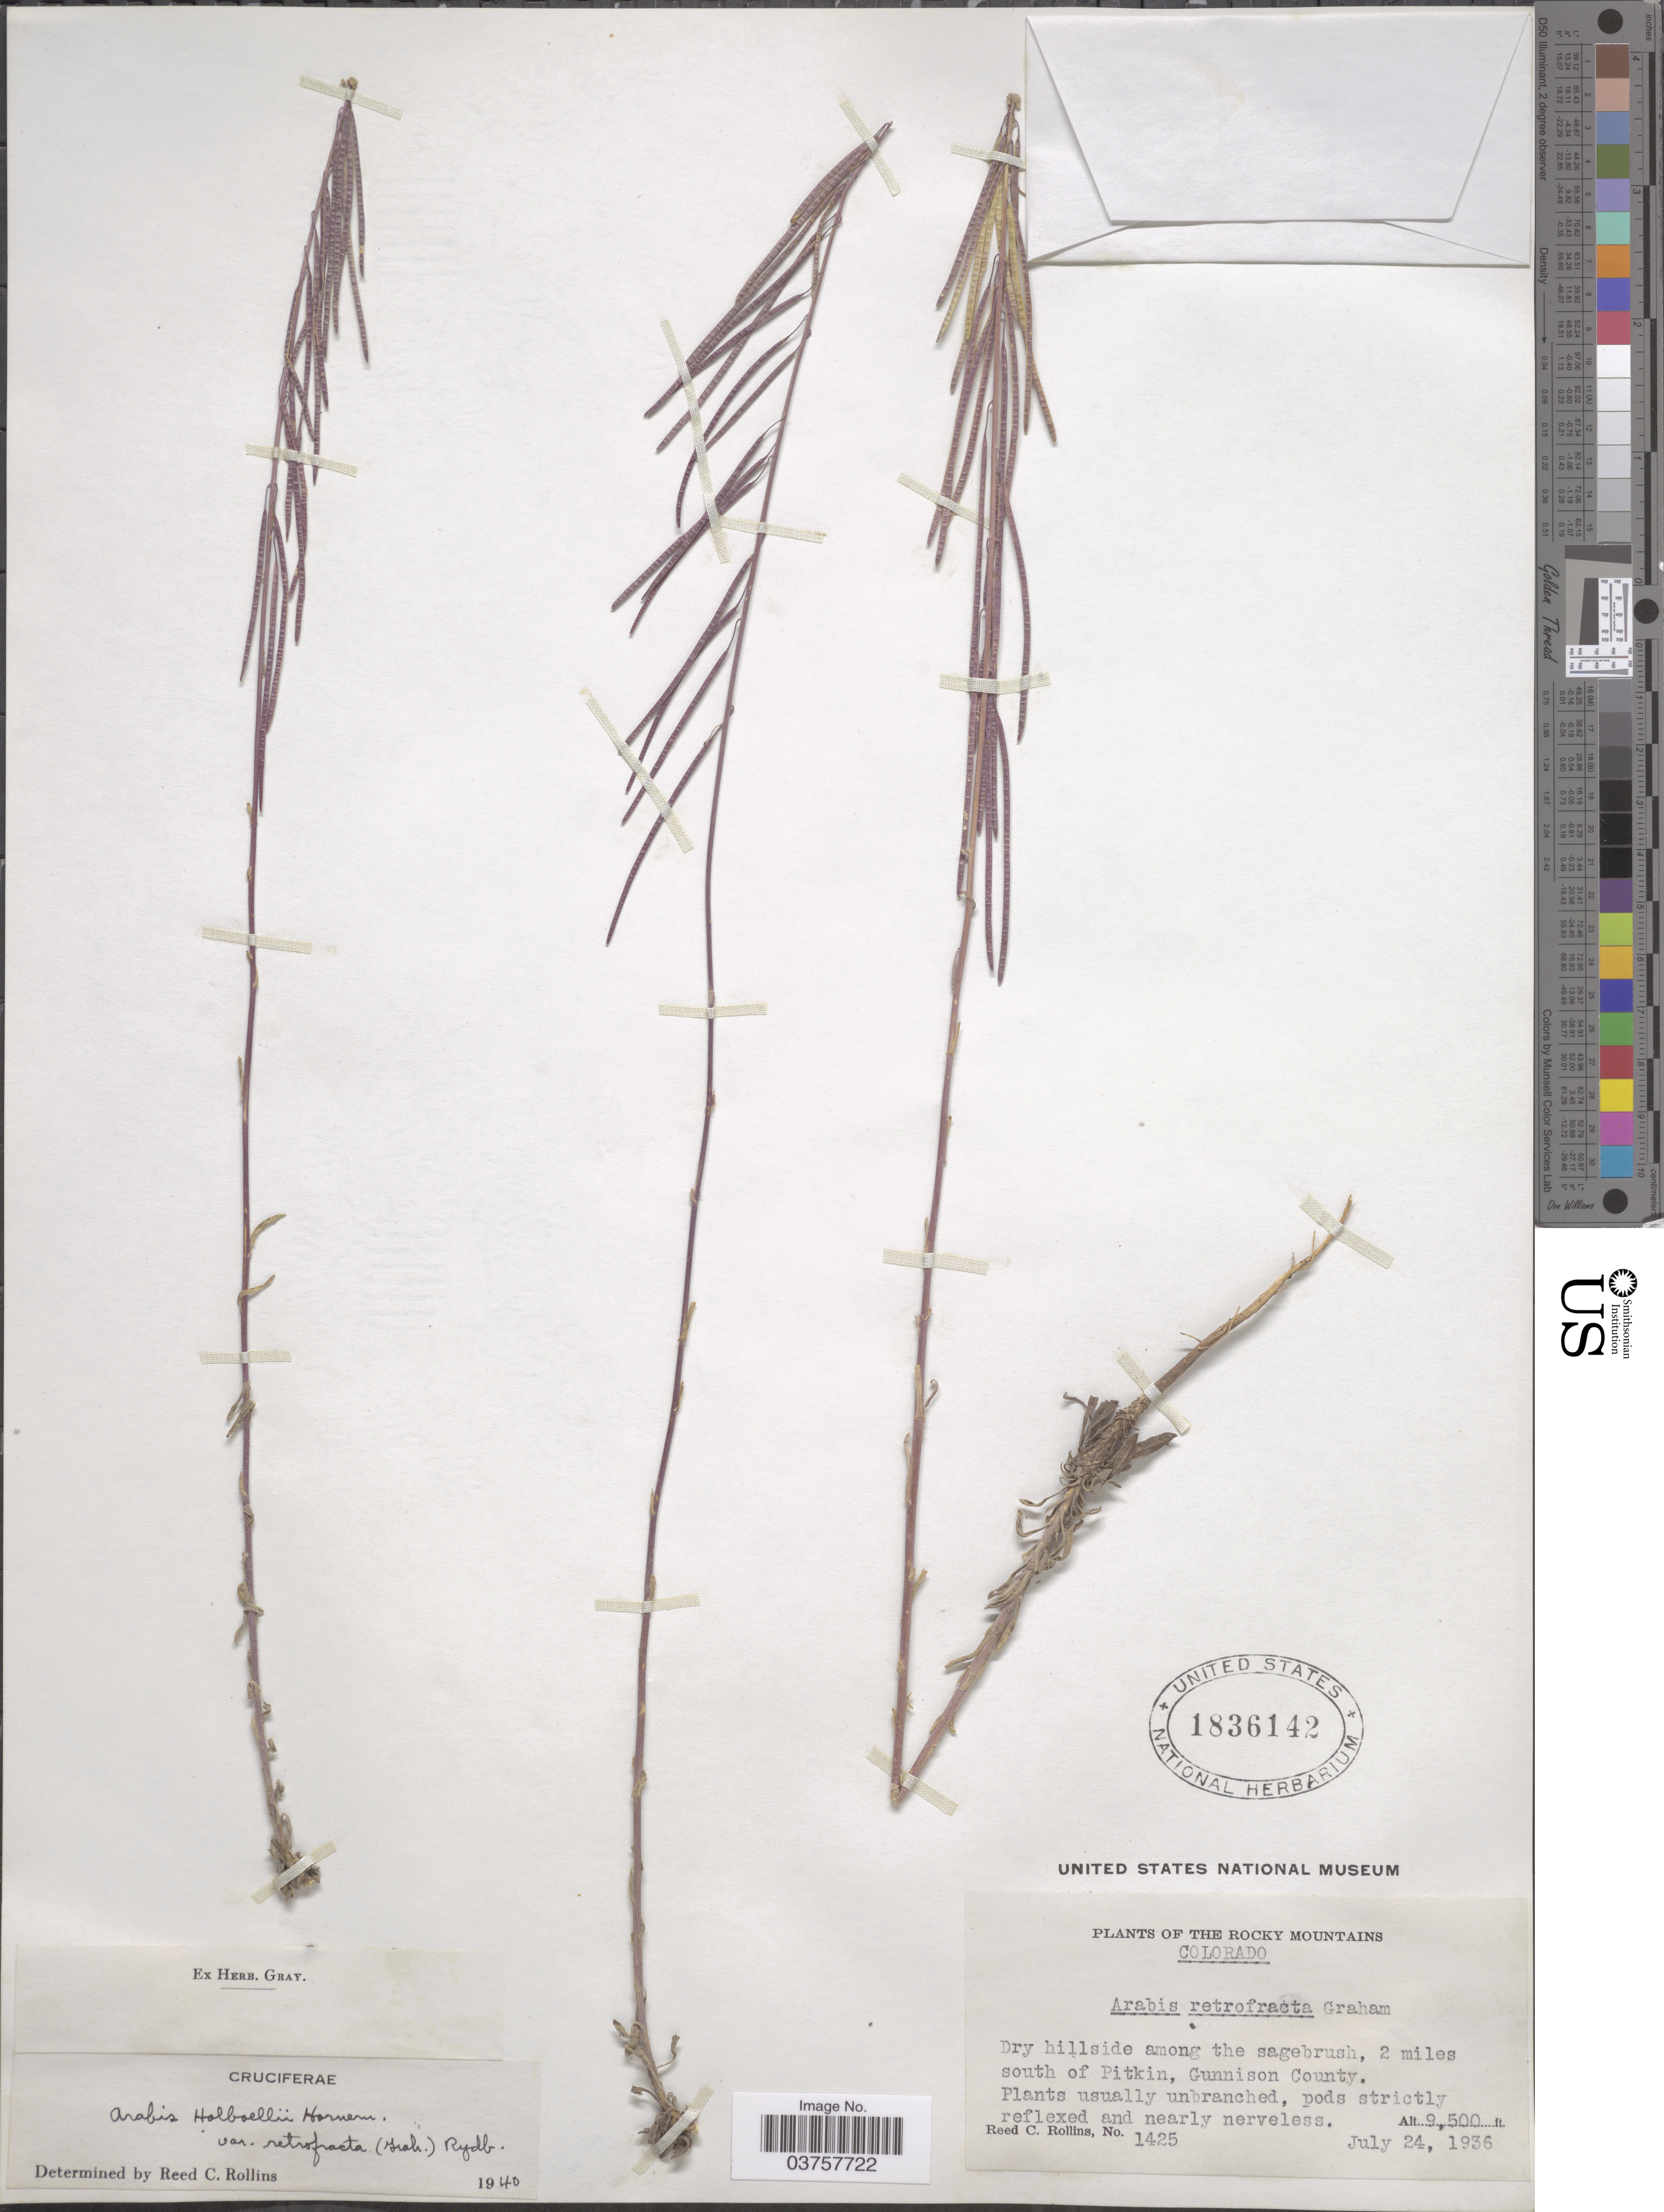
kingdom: Plantae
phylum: Tracheophyta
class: Magnoliopsida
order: Brassicales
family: Brassicaceae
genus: Arabis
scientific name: Arabis holboellii var. retrofracta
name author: Rydb.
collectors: R. C. Rollins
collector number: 1425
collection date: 1936-07-24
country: United States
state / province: Colorado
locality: The Rocky Mountains. 2 miles south of Pitkin, Gunnison County.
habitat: dry hillside among sagebrush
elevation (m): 2896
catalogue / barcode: US 1836142